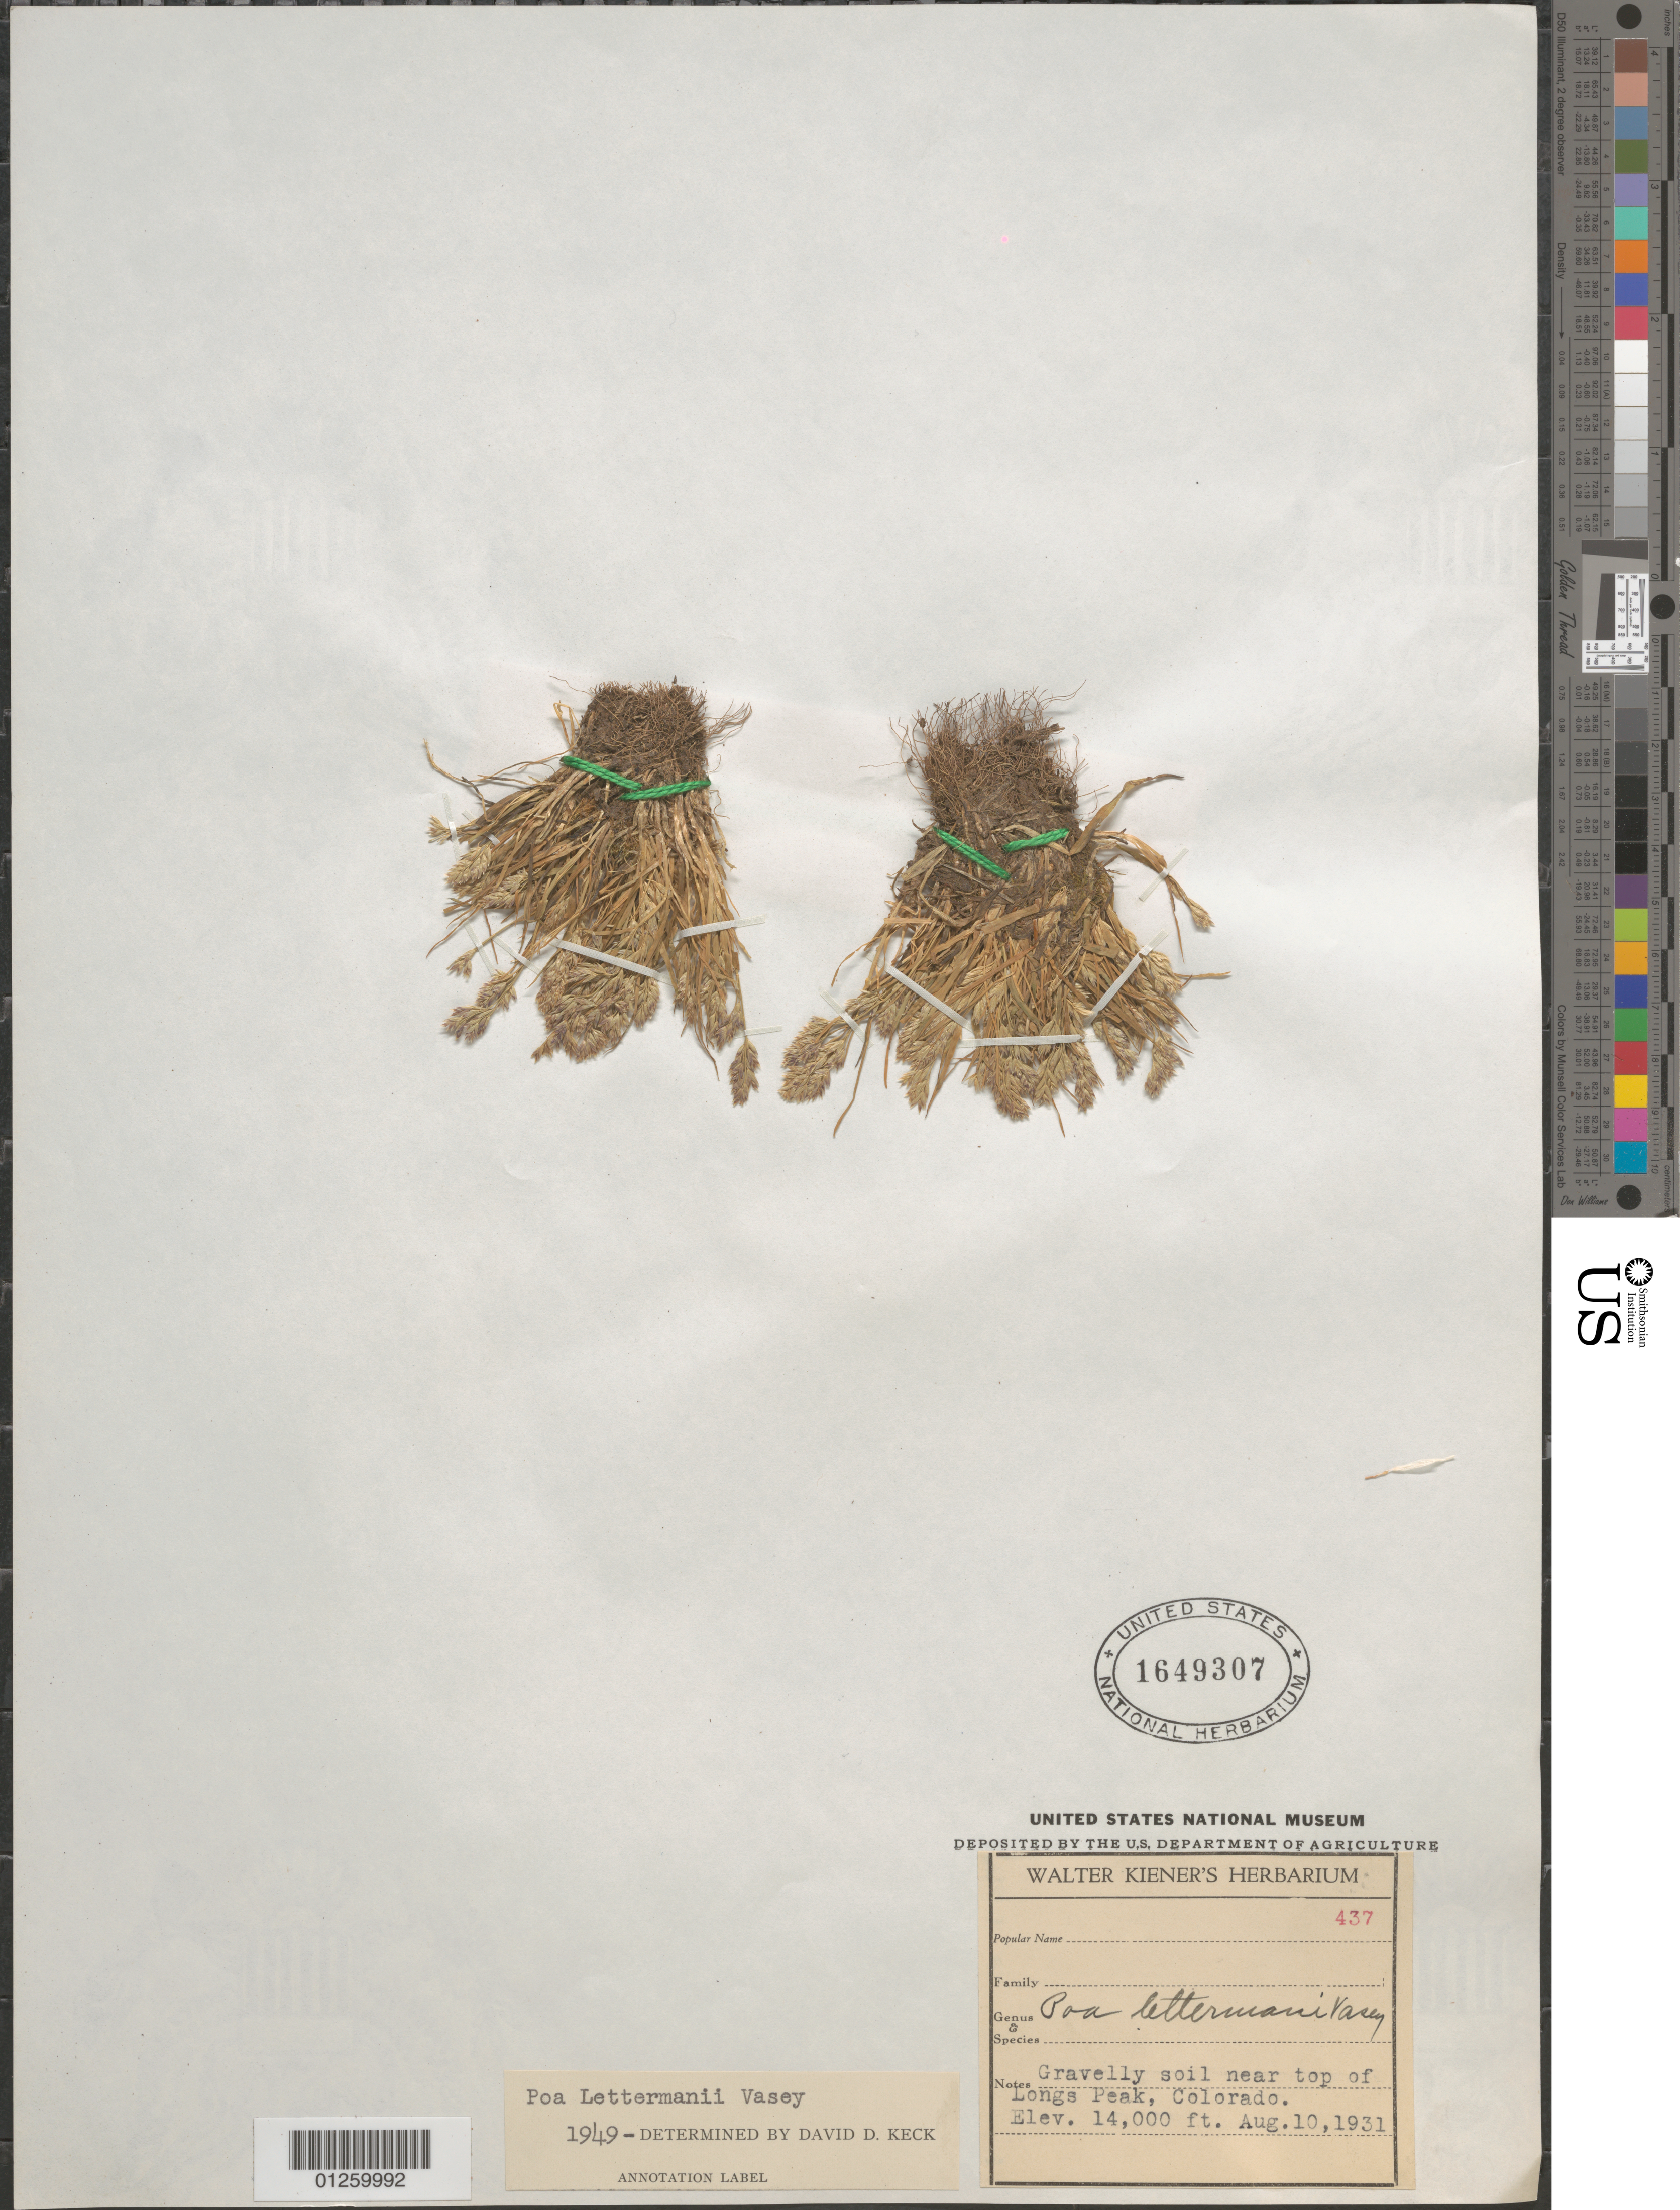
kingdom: Plantae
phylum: Tracheophyta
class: Liliopsida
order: Poales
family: Poaceae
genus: Poa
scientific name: Poa lettermanii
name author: Vasey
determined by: Soreng, Robert J., Research Associate (BOT), Smithsonian Institution - National Museum of Natural History (UNITED STATES)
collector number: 437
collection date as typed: Aug. 10, 1931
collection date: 1931-08-10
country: United States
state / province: Colorado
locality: Gravelly soil near top of Longs Peak.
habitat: Gravelly soil near top of Longs Peak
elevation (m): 4267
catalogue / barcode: US 1649307